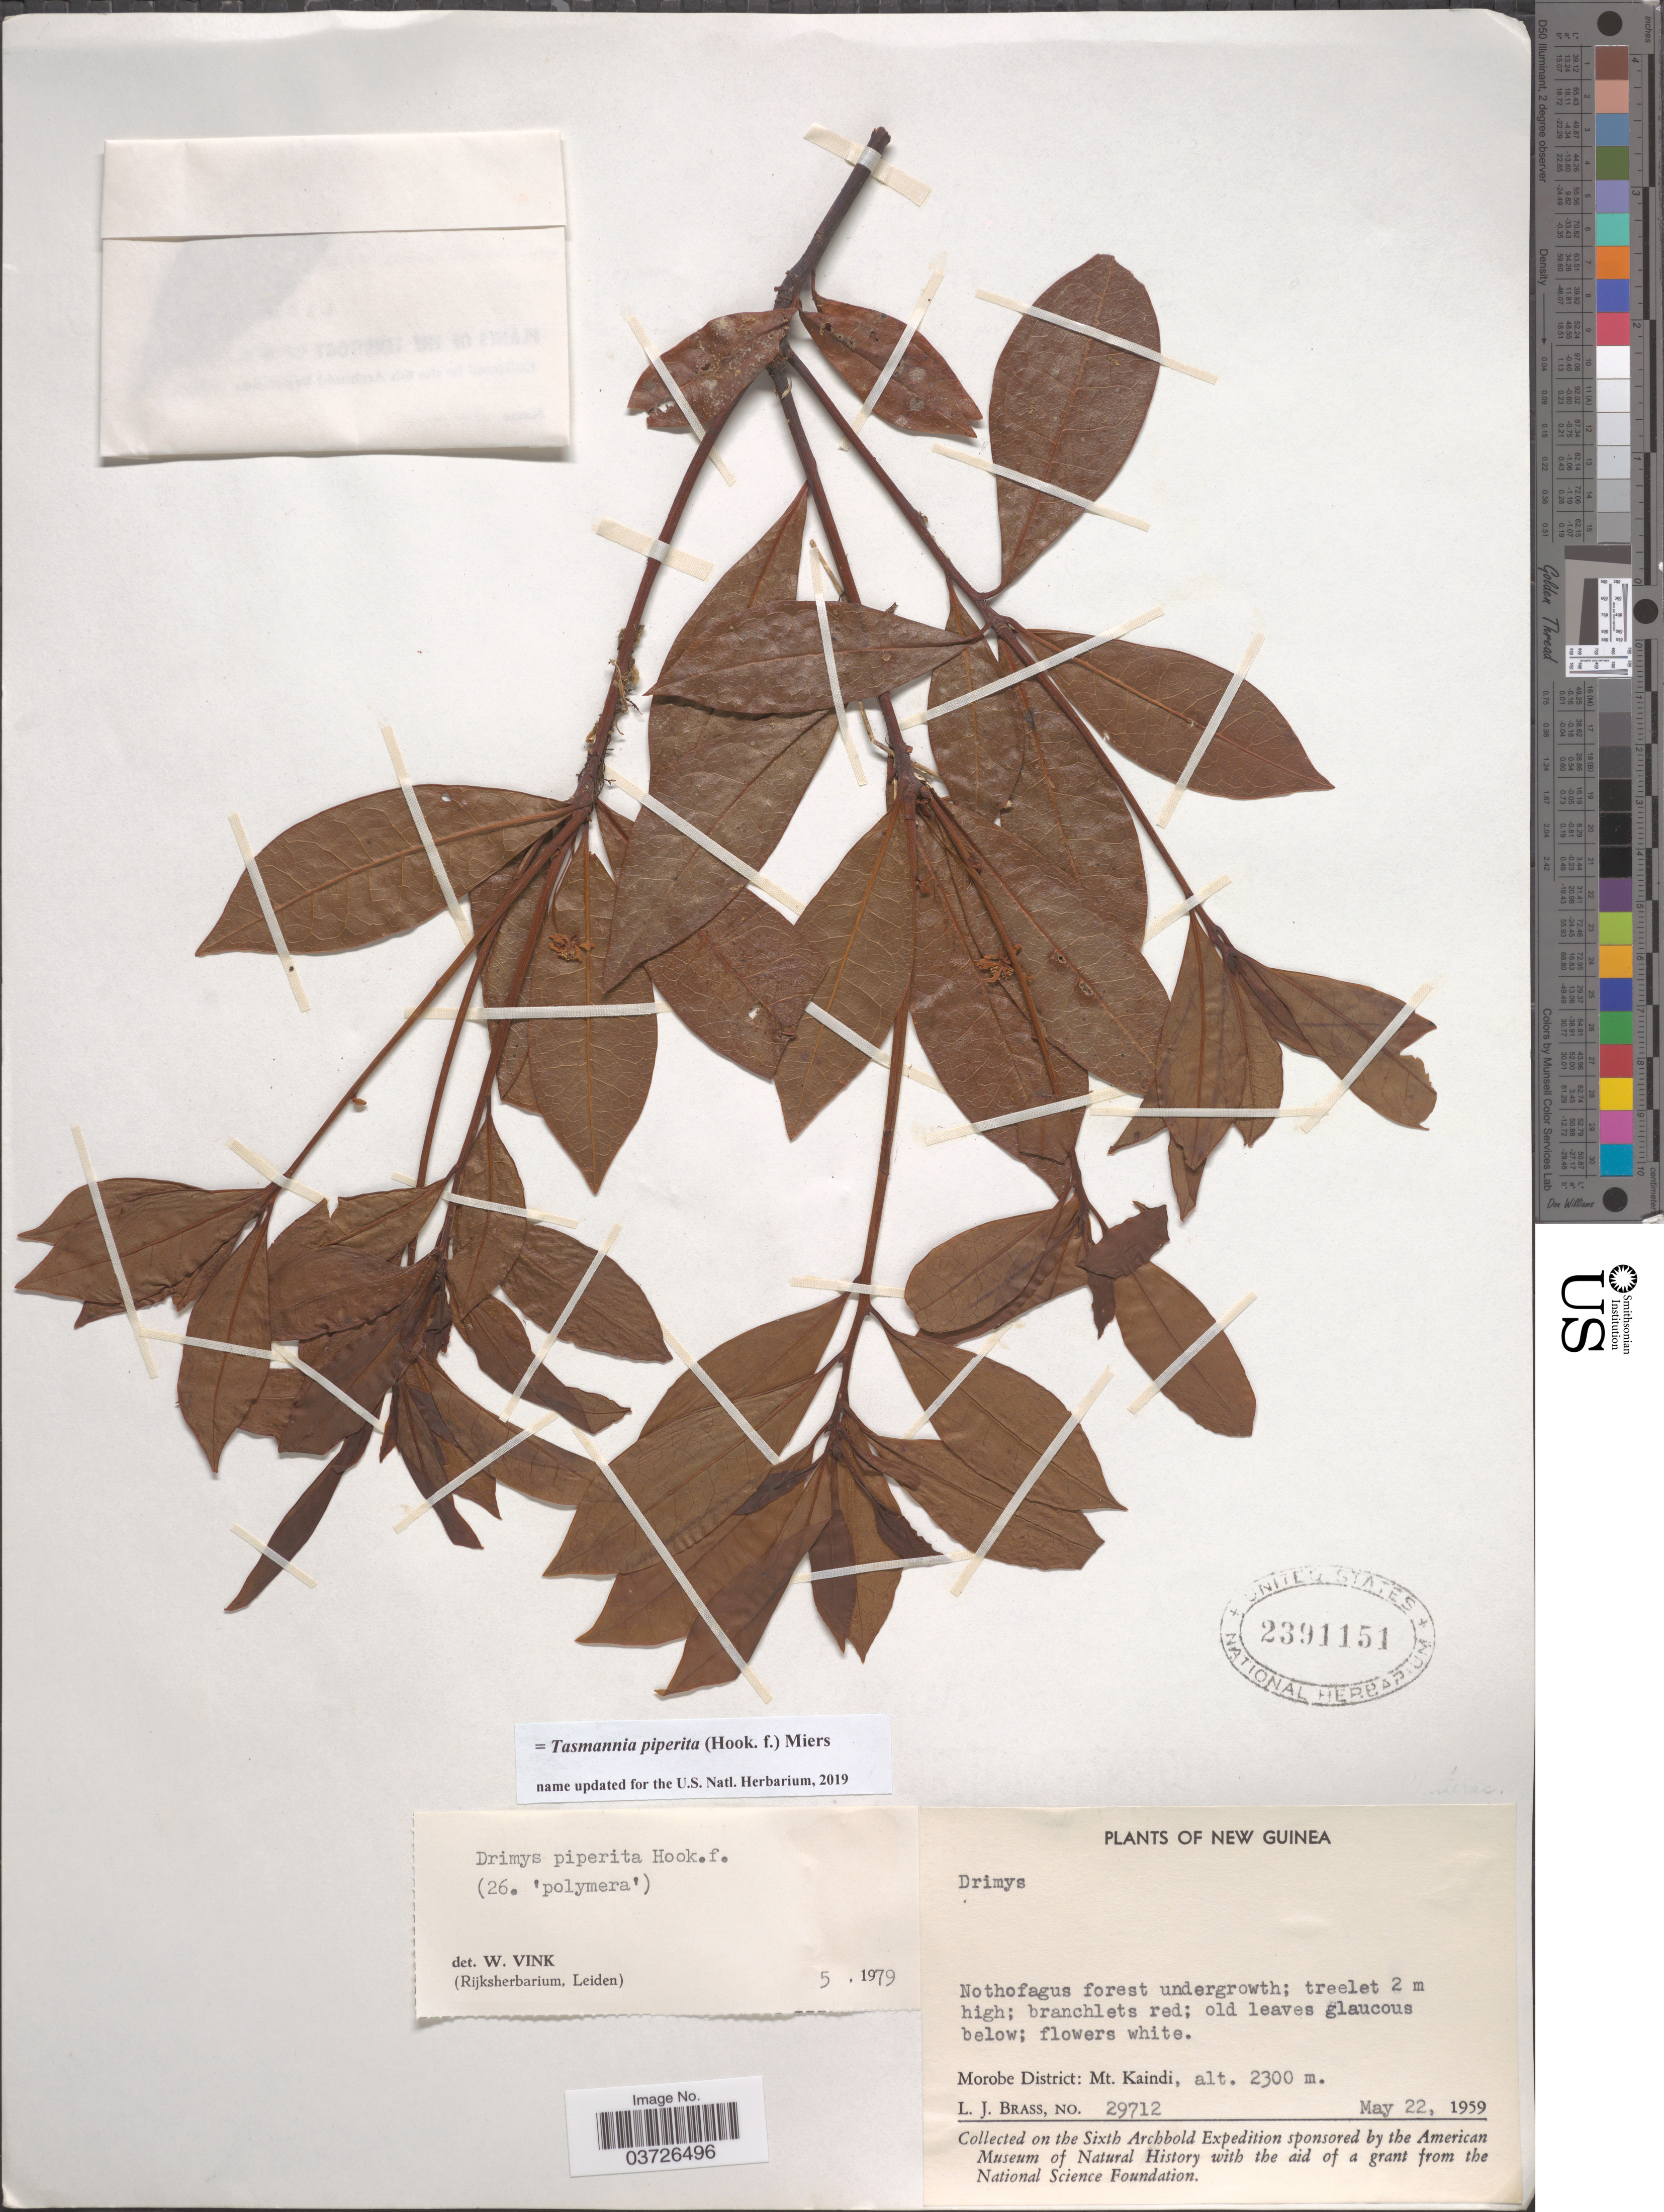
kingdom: Plantae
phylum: Tracheophyta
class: Magnoliopsida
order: Canellales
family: Winteraceae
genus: Tasmannia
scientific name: Tasmannia piperita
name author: (Hook. f.) Miers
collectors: L. J. Brass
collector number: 29712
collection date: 1959-05-22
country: Papua New Guinea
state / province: Morobe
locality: Morobe District: Mt. Kaindi.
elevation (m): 2300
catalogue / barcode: US 2391151